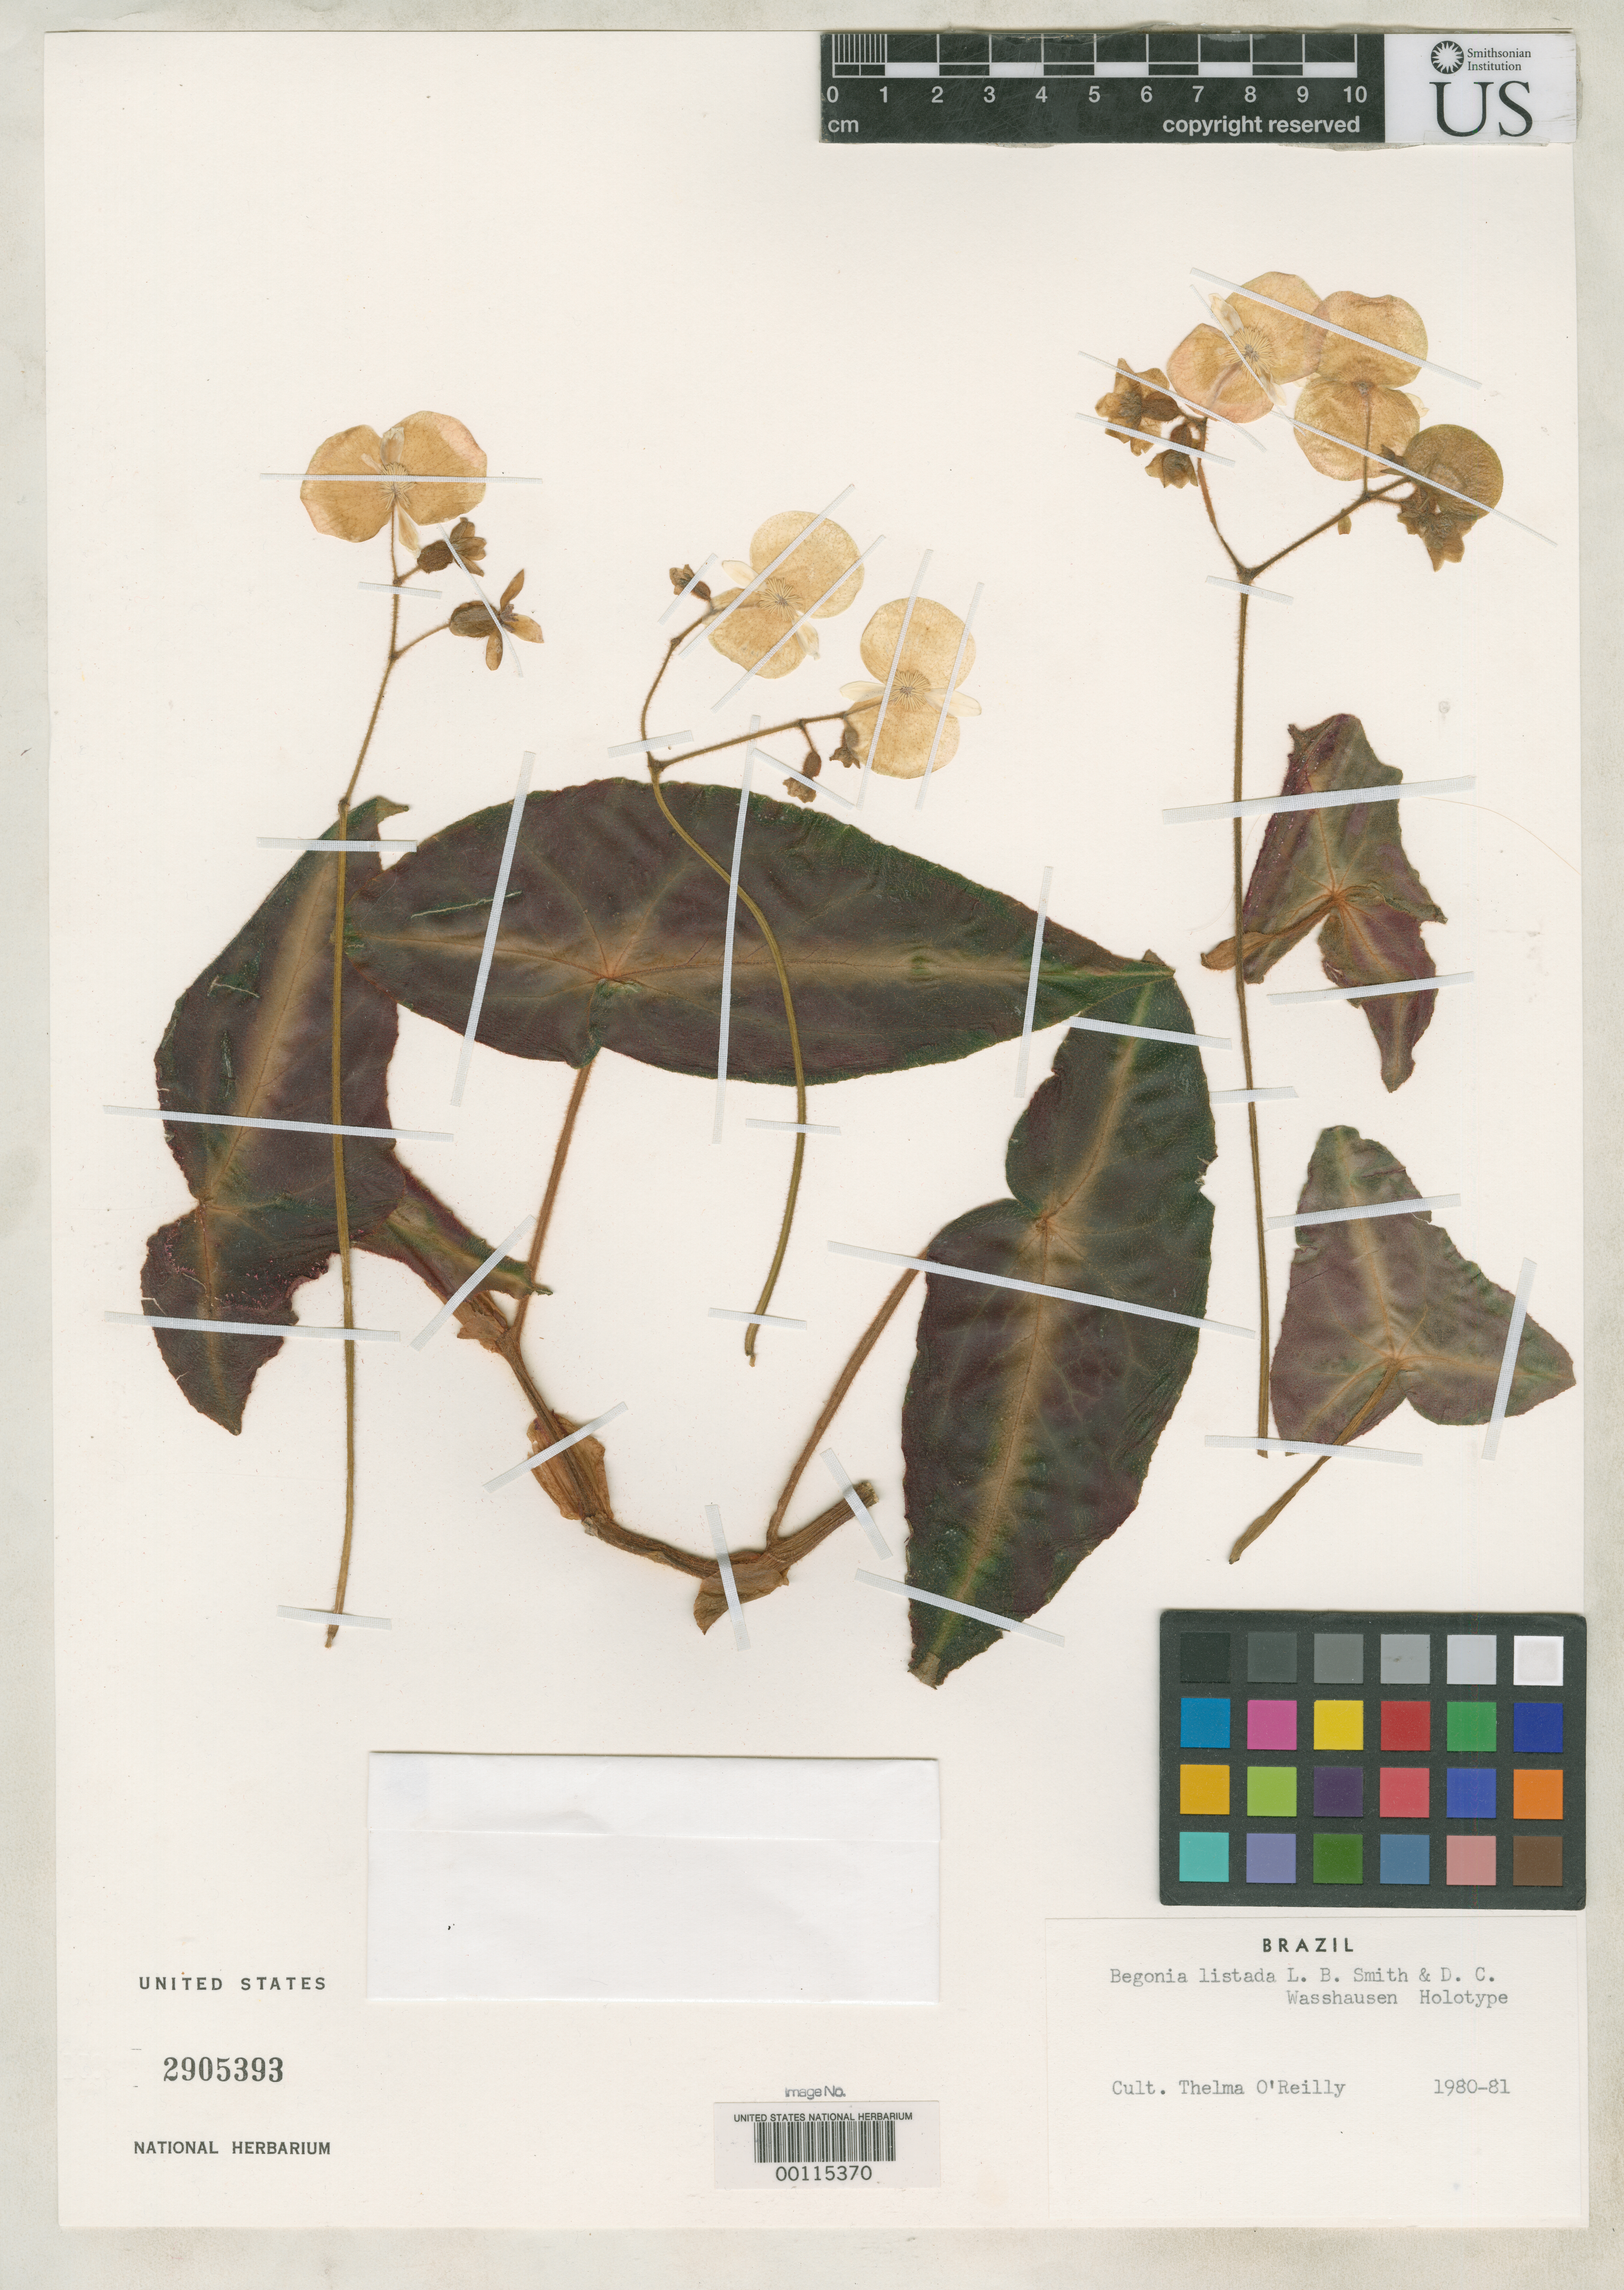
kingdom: Plantae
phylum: Tracheophyta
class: Magnoliopsida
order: Cucurbitales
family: Begoniaceae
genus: Begonia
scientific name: Begonia listada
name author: L.B. Sm. & Wassh.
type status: Holotype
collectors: T. O'Reilly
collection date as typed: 1980 to -- --- 1981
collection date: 1980/1981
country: Brazil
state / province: Minas Gerais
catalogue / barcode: US 2905393